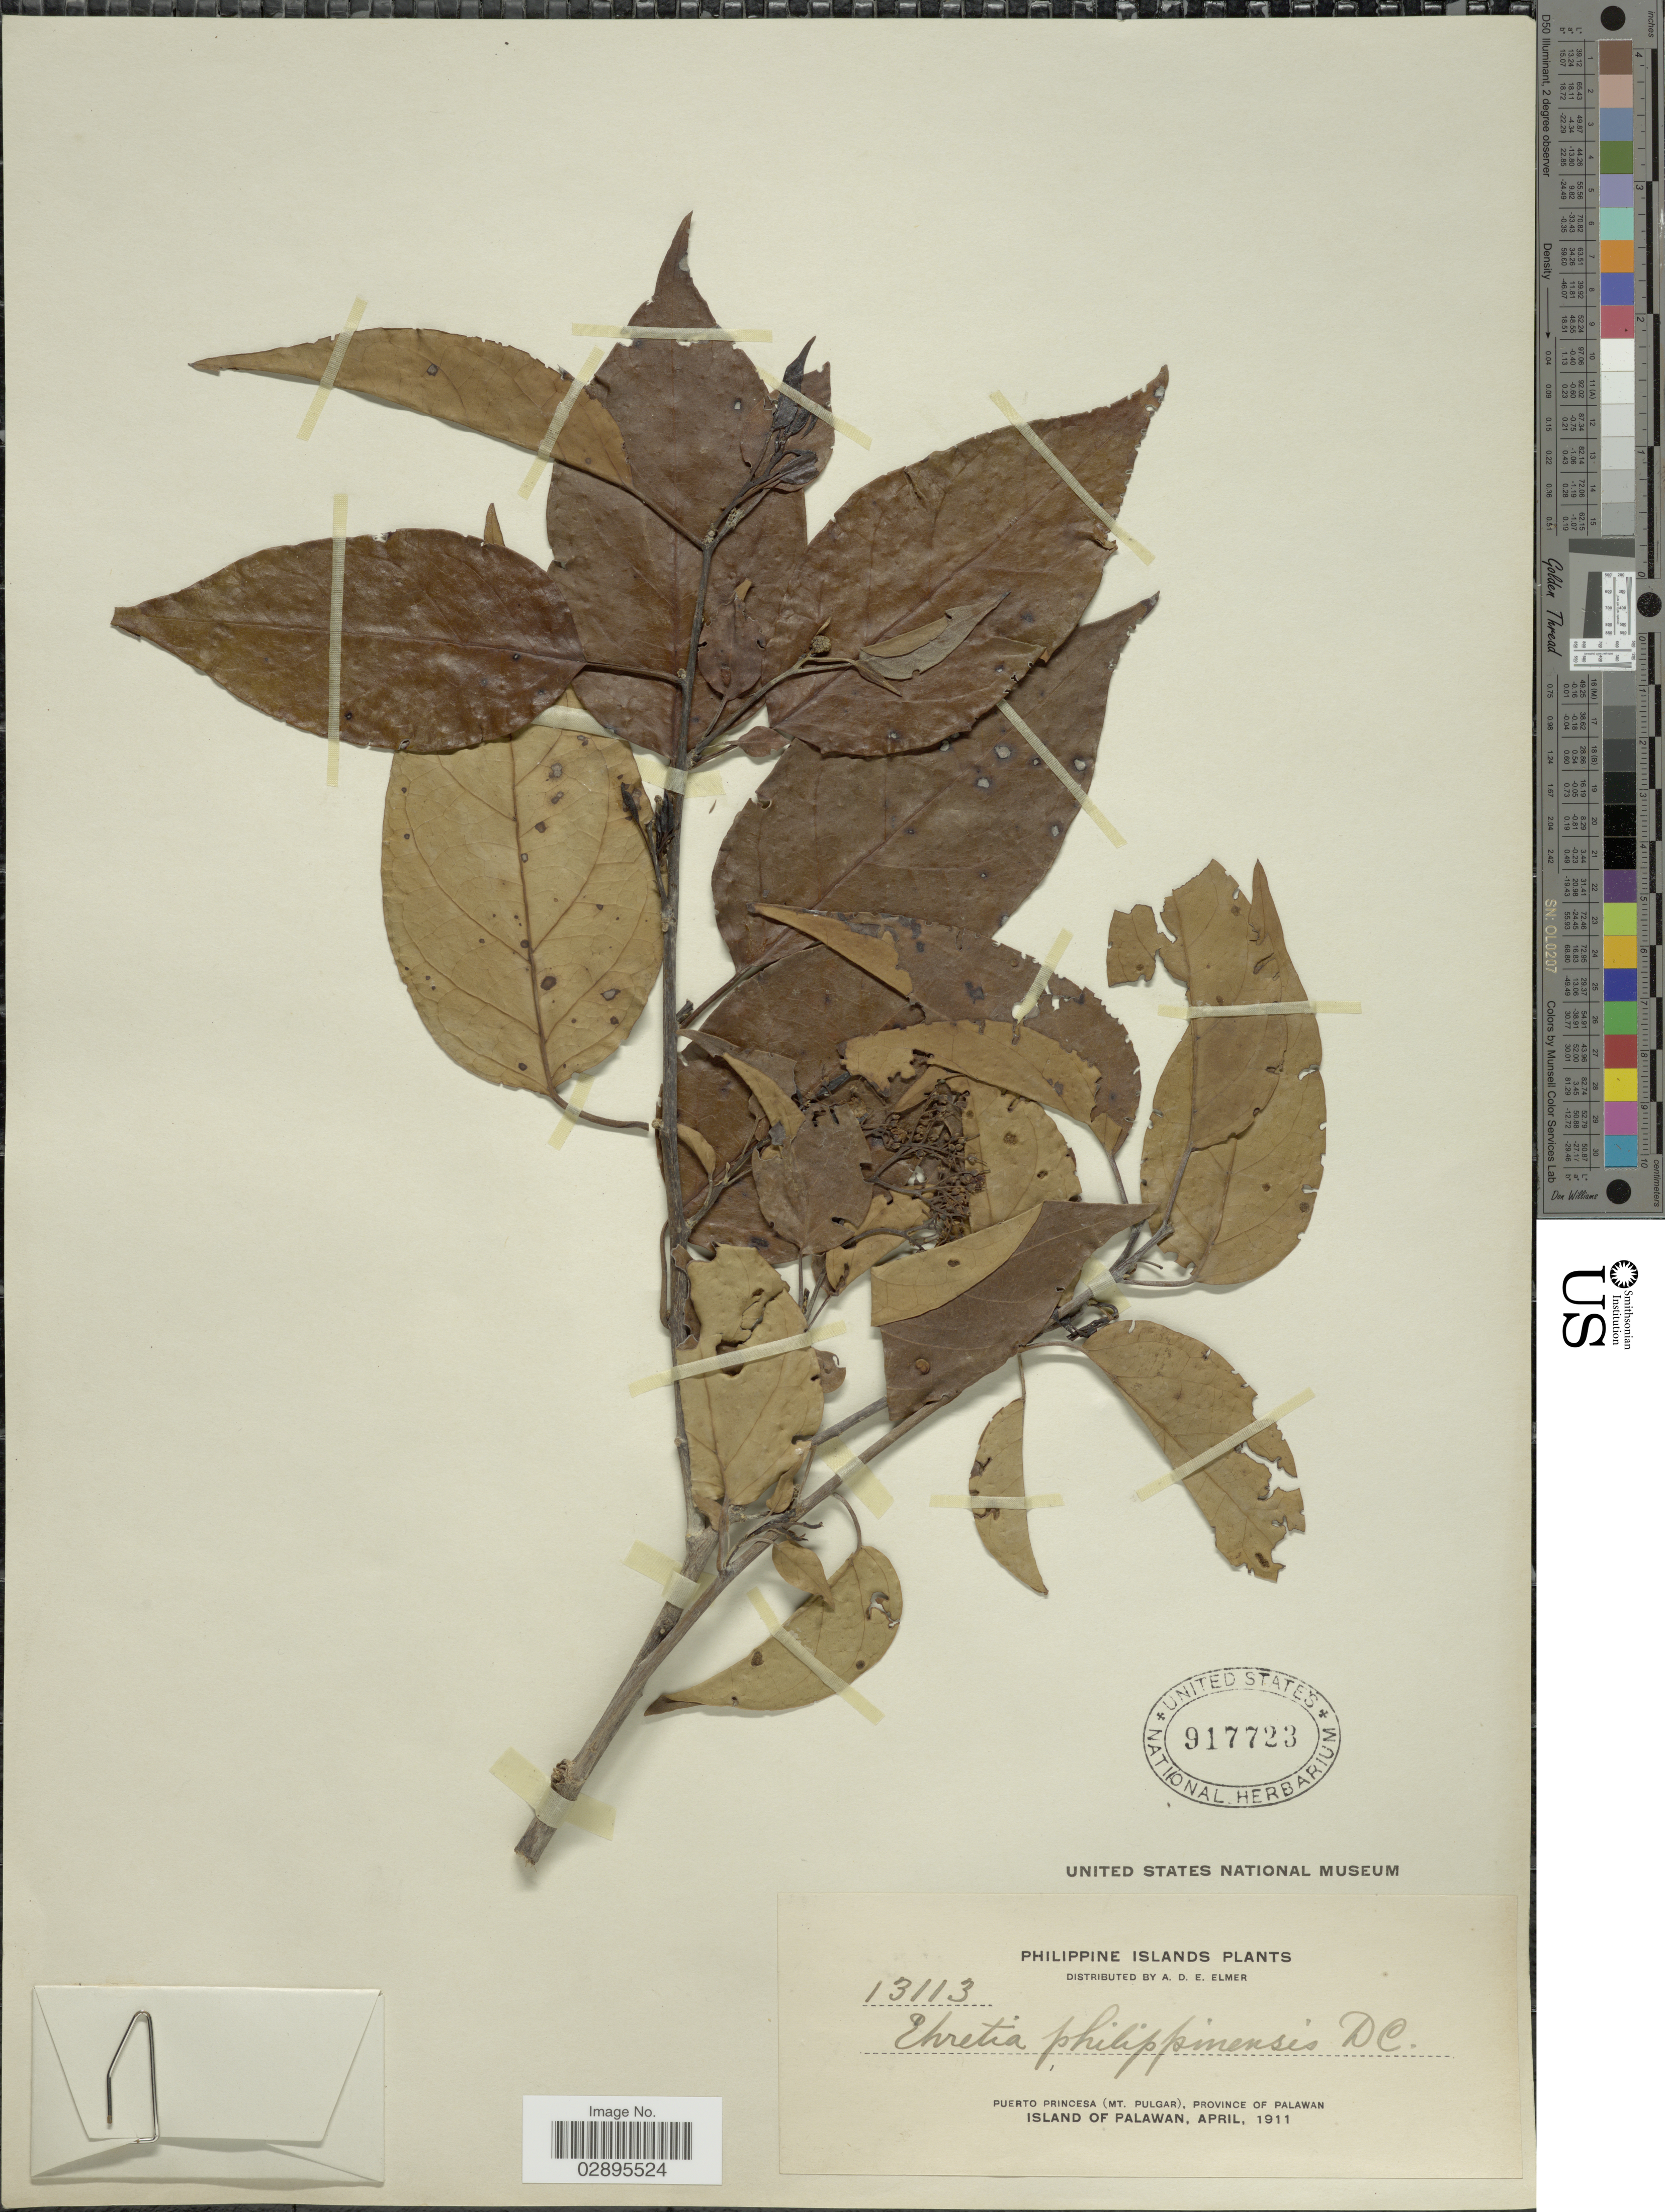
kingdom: Plantae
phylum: Tracheophyta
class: Magnoliopsida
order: Boraginales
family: Ehretiaceae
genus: Ehretia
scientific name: Ehretia philippinensis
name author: A. DC.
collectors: A. D. E. Elmer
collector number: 13113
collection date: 1911-04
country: Philippines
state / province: Mimaropa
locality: Philippine Islands. Puerto Princesa (Mt. Pulgar), Province of Palawan. Island of Palawan.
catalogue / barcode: US 917723